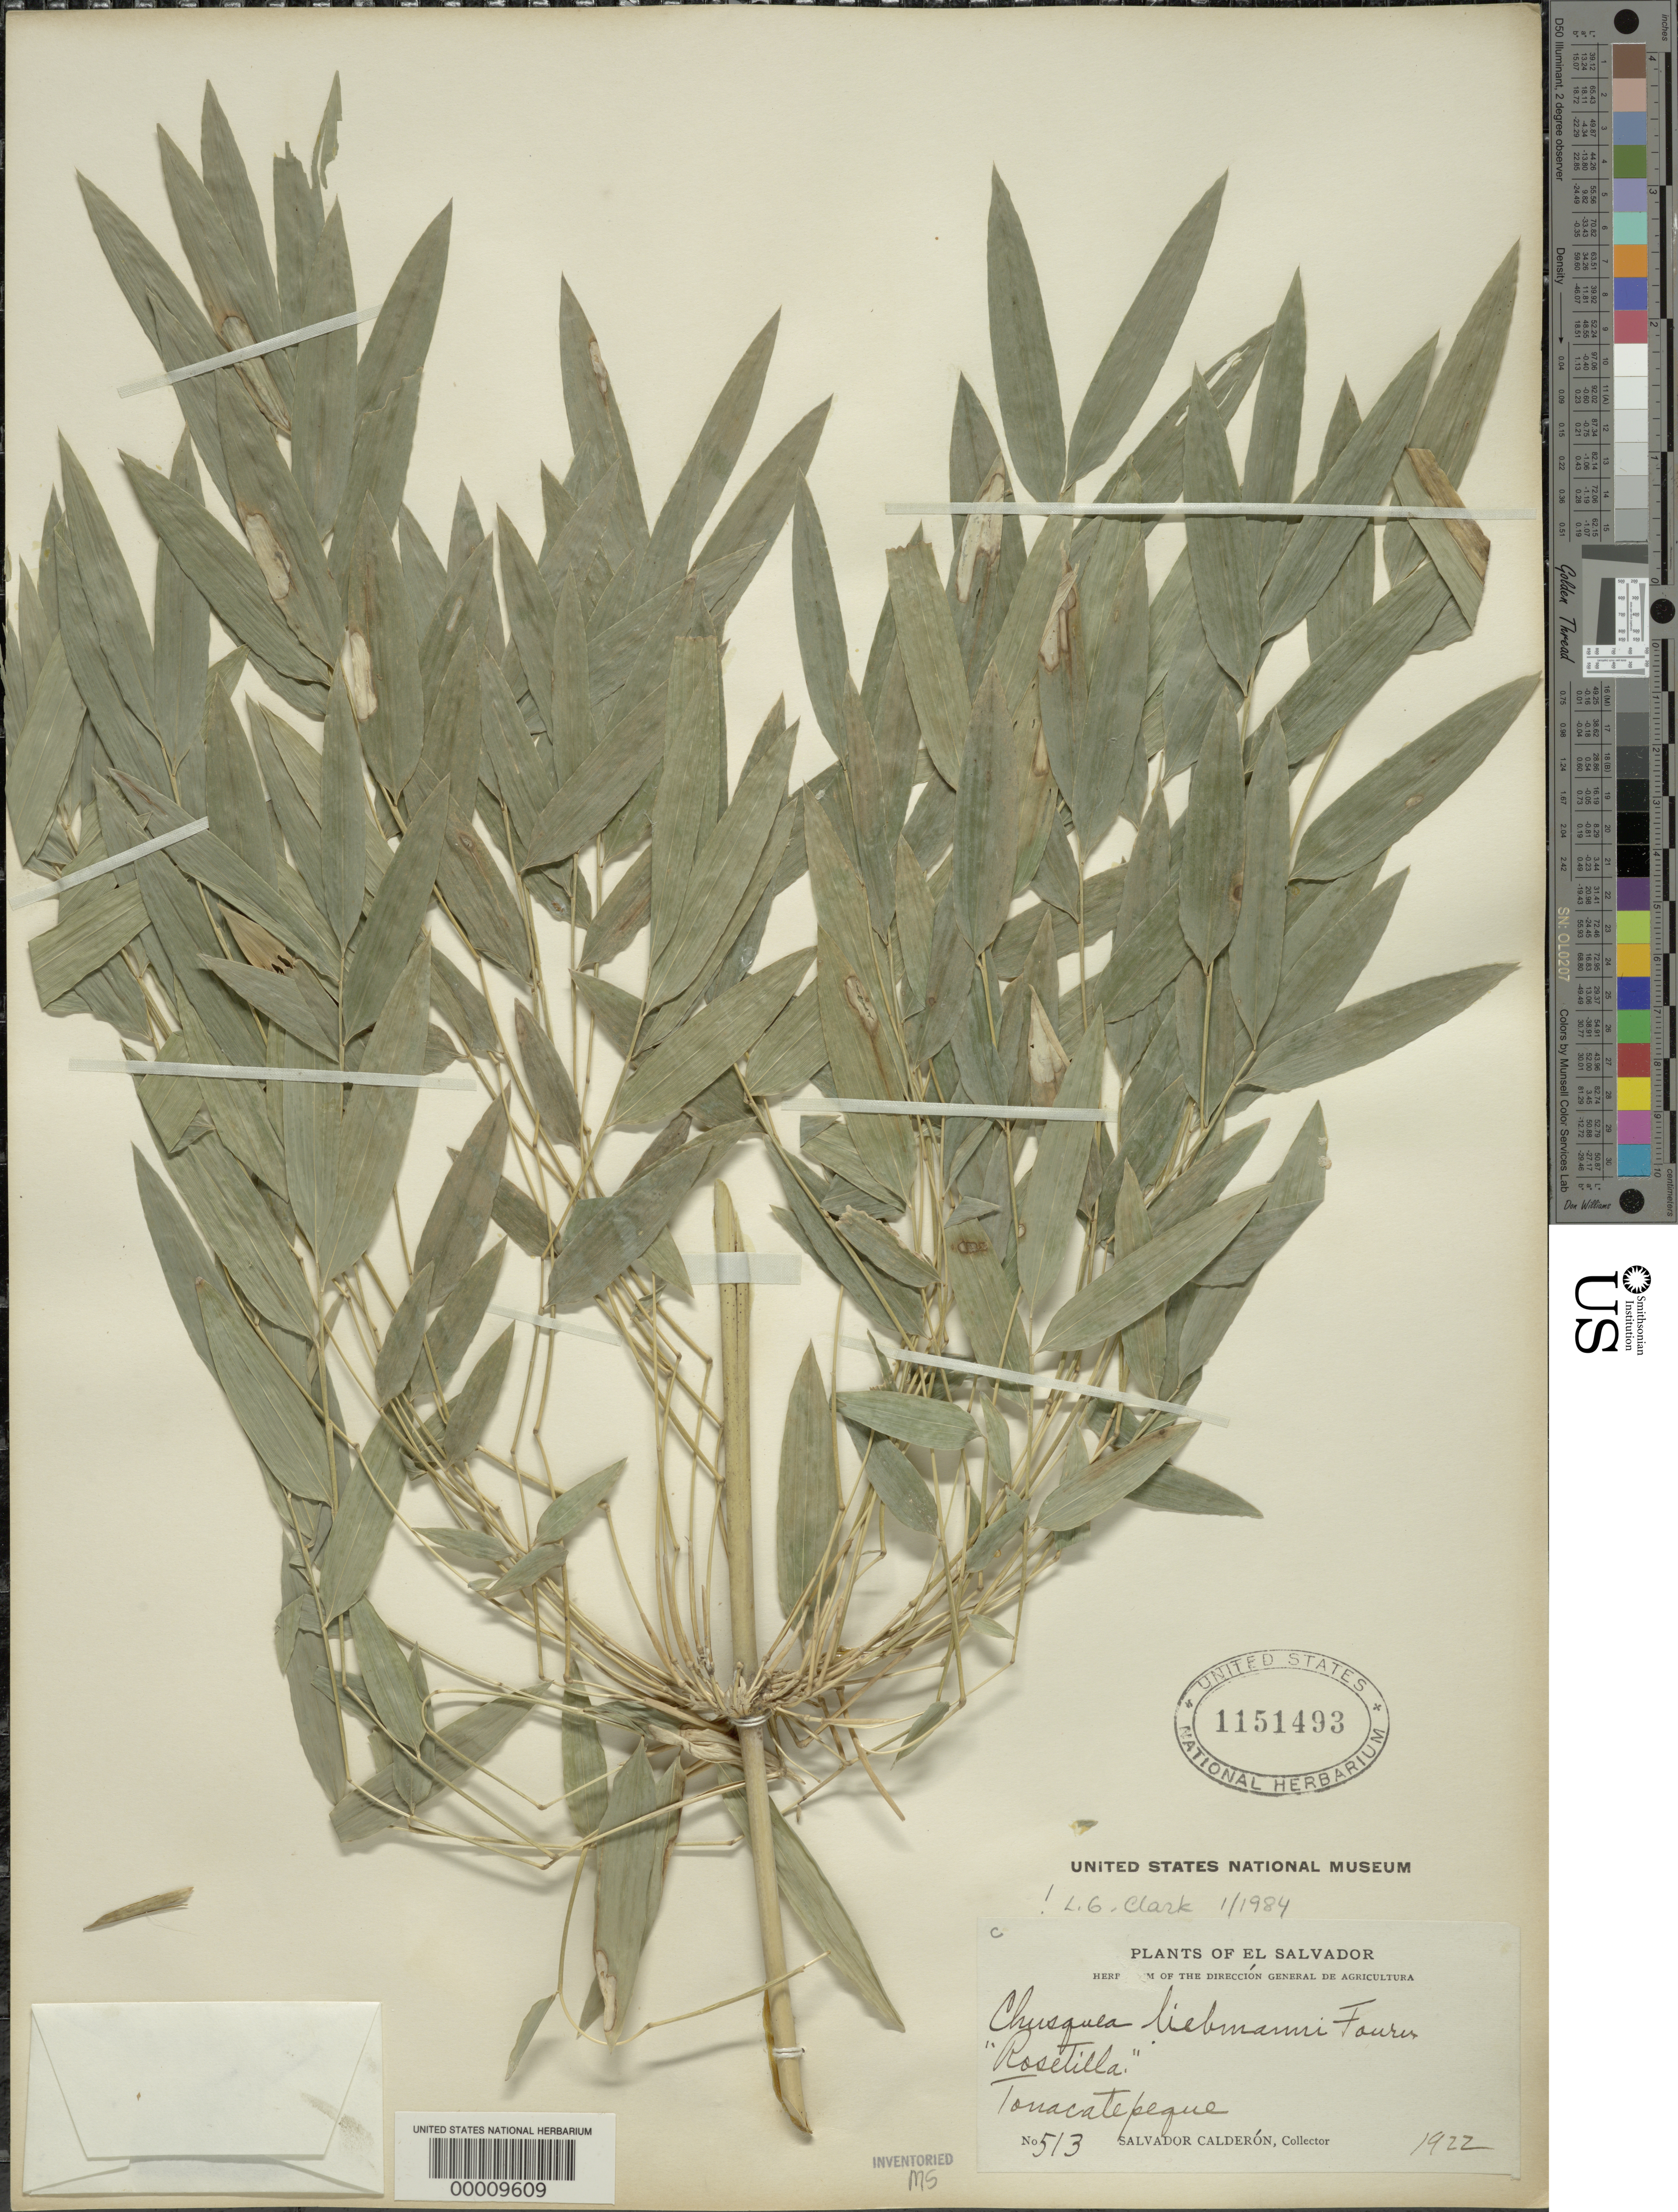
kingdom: Plantae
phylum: Tracheophyta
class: Liliopsida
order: Poales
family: Poaceae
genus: Chusquea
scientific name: Chusquea liebmannii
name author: E. Fourn.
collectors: S. Calderón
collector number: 513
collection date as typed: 1922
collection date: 1922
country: El Salvador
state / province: San Salvador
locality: Tonacatepeque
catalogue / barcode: US 1151493